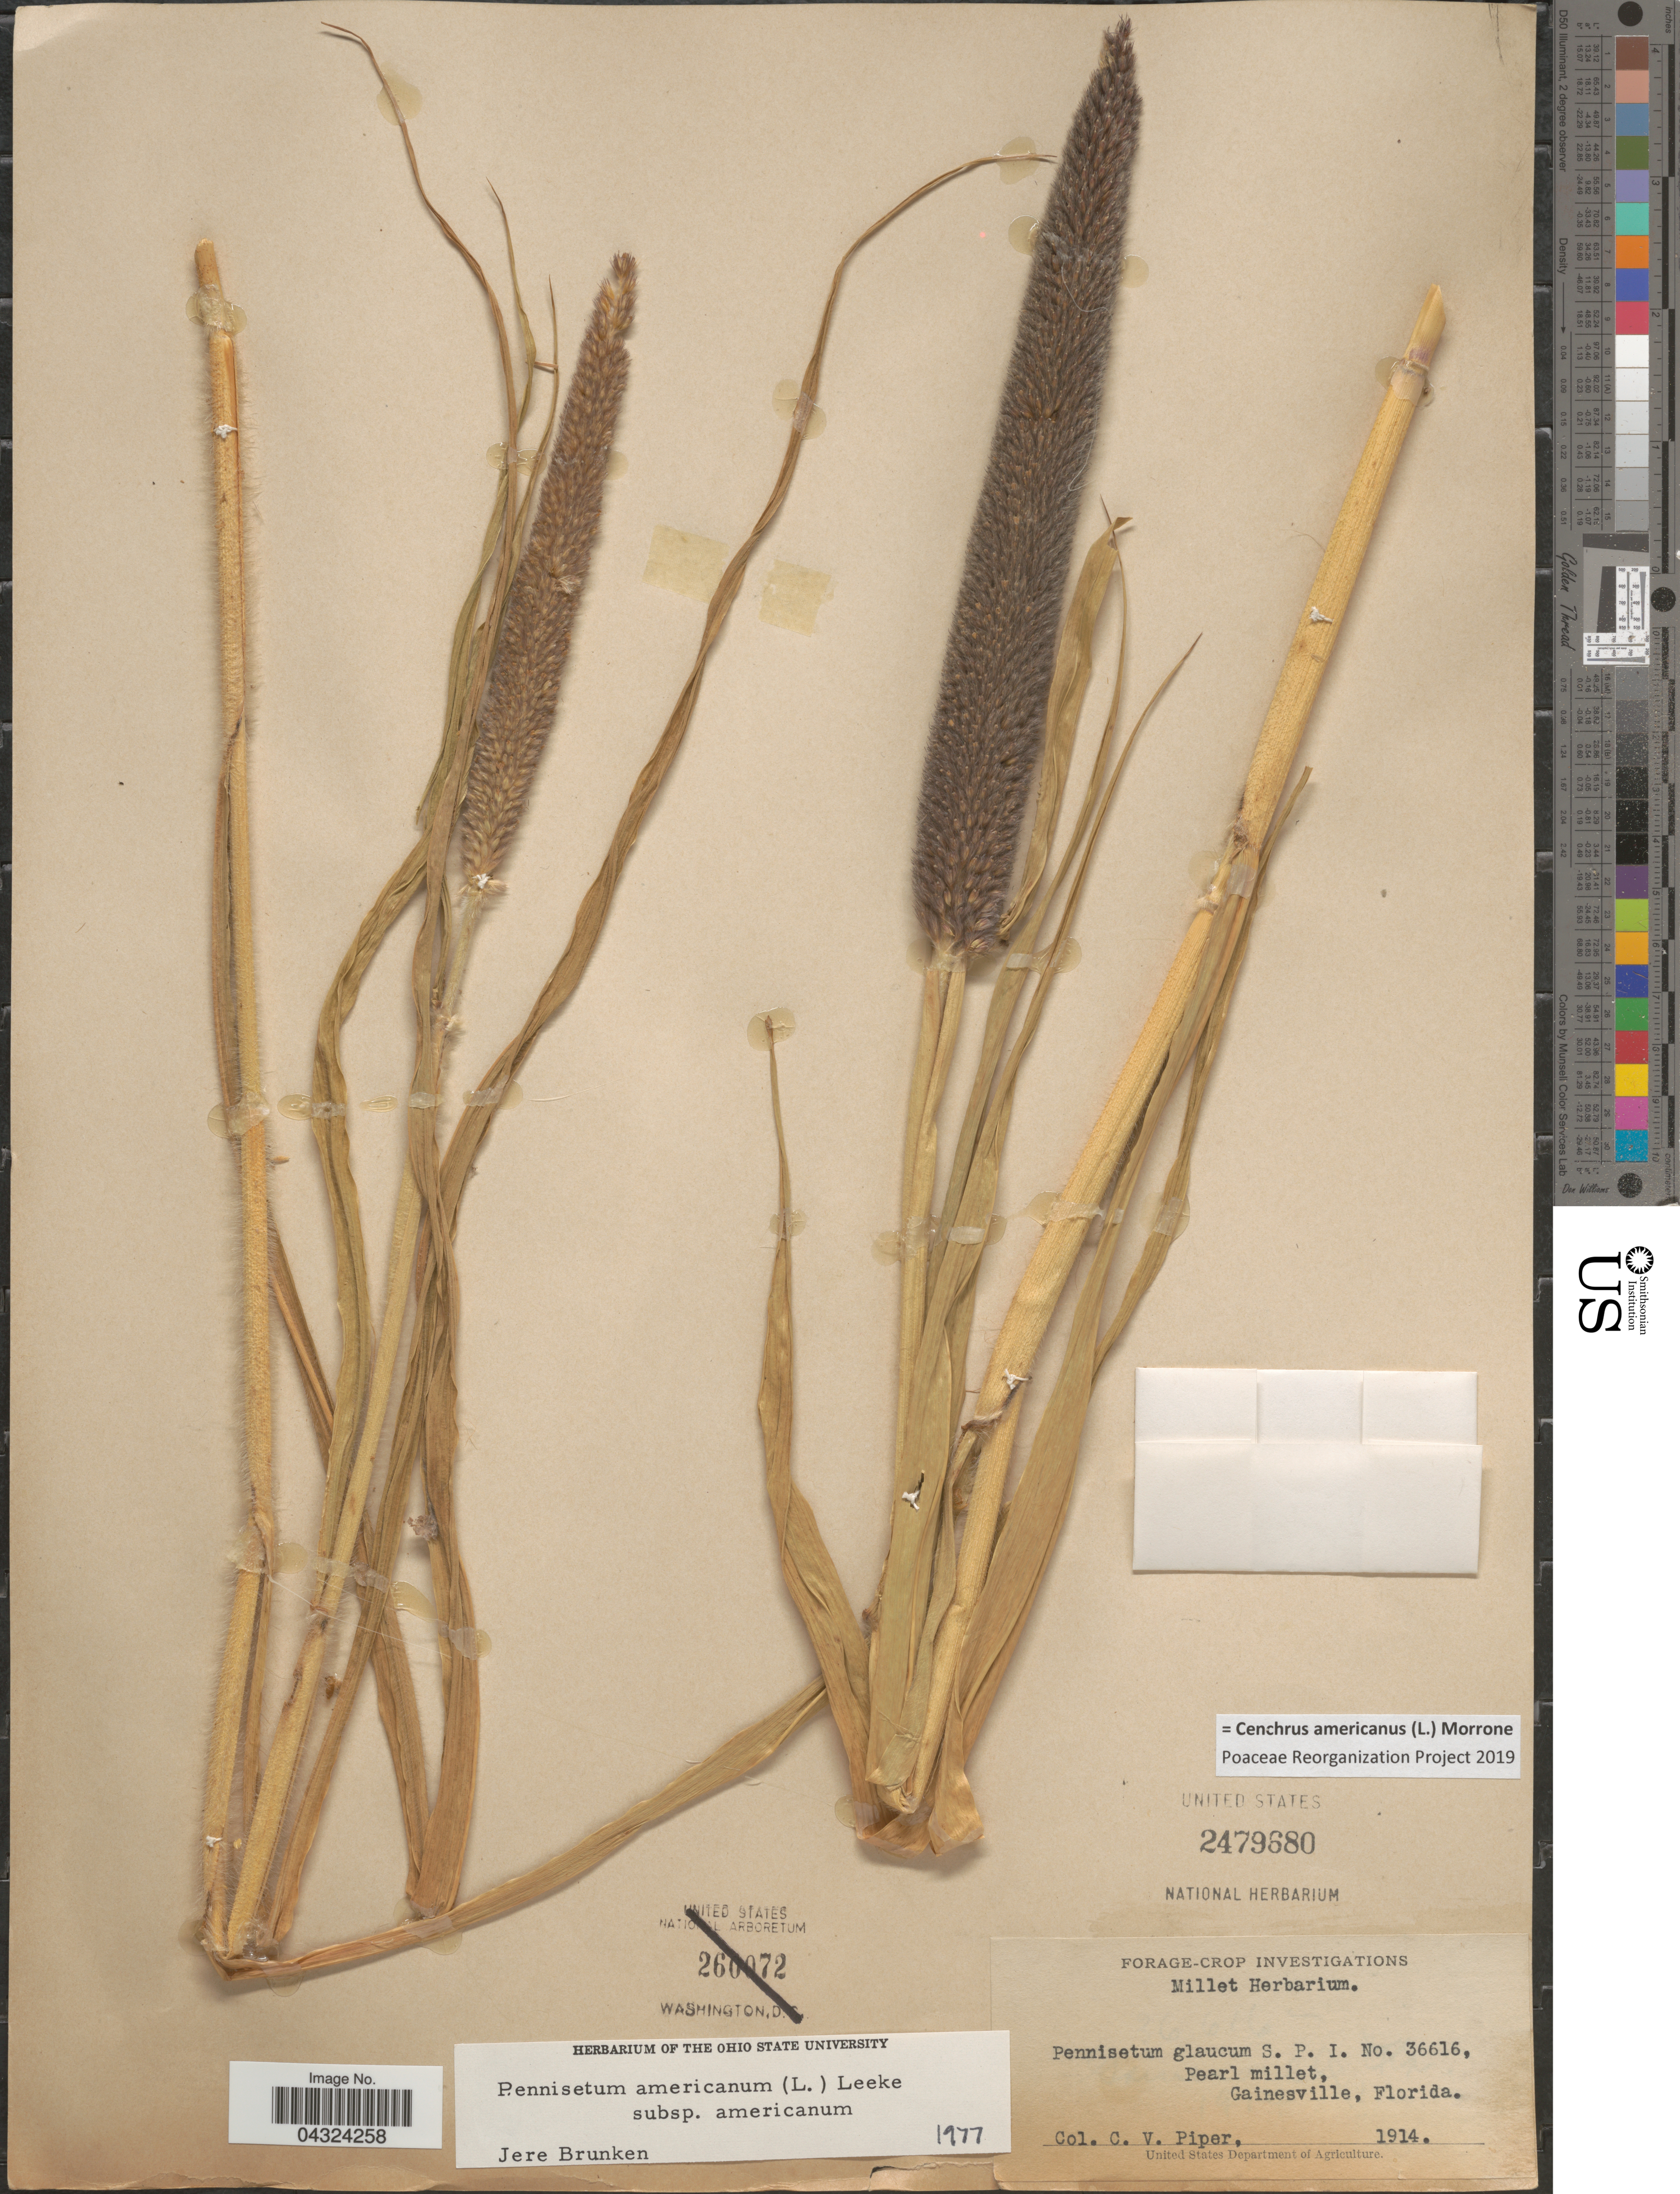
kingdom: Plantae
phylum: Tracheophyta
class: Liliopsida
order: Poales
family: Poaceae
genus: Cenchrus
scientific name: Cenchrus americanus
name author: (L.) Morrone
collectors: C. V. Piper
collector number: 36616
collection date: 1914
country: United States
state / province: Florida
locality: Pearl millet, Gainesville.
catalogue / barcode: US 2479680